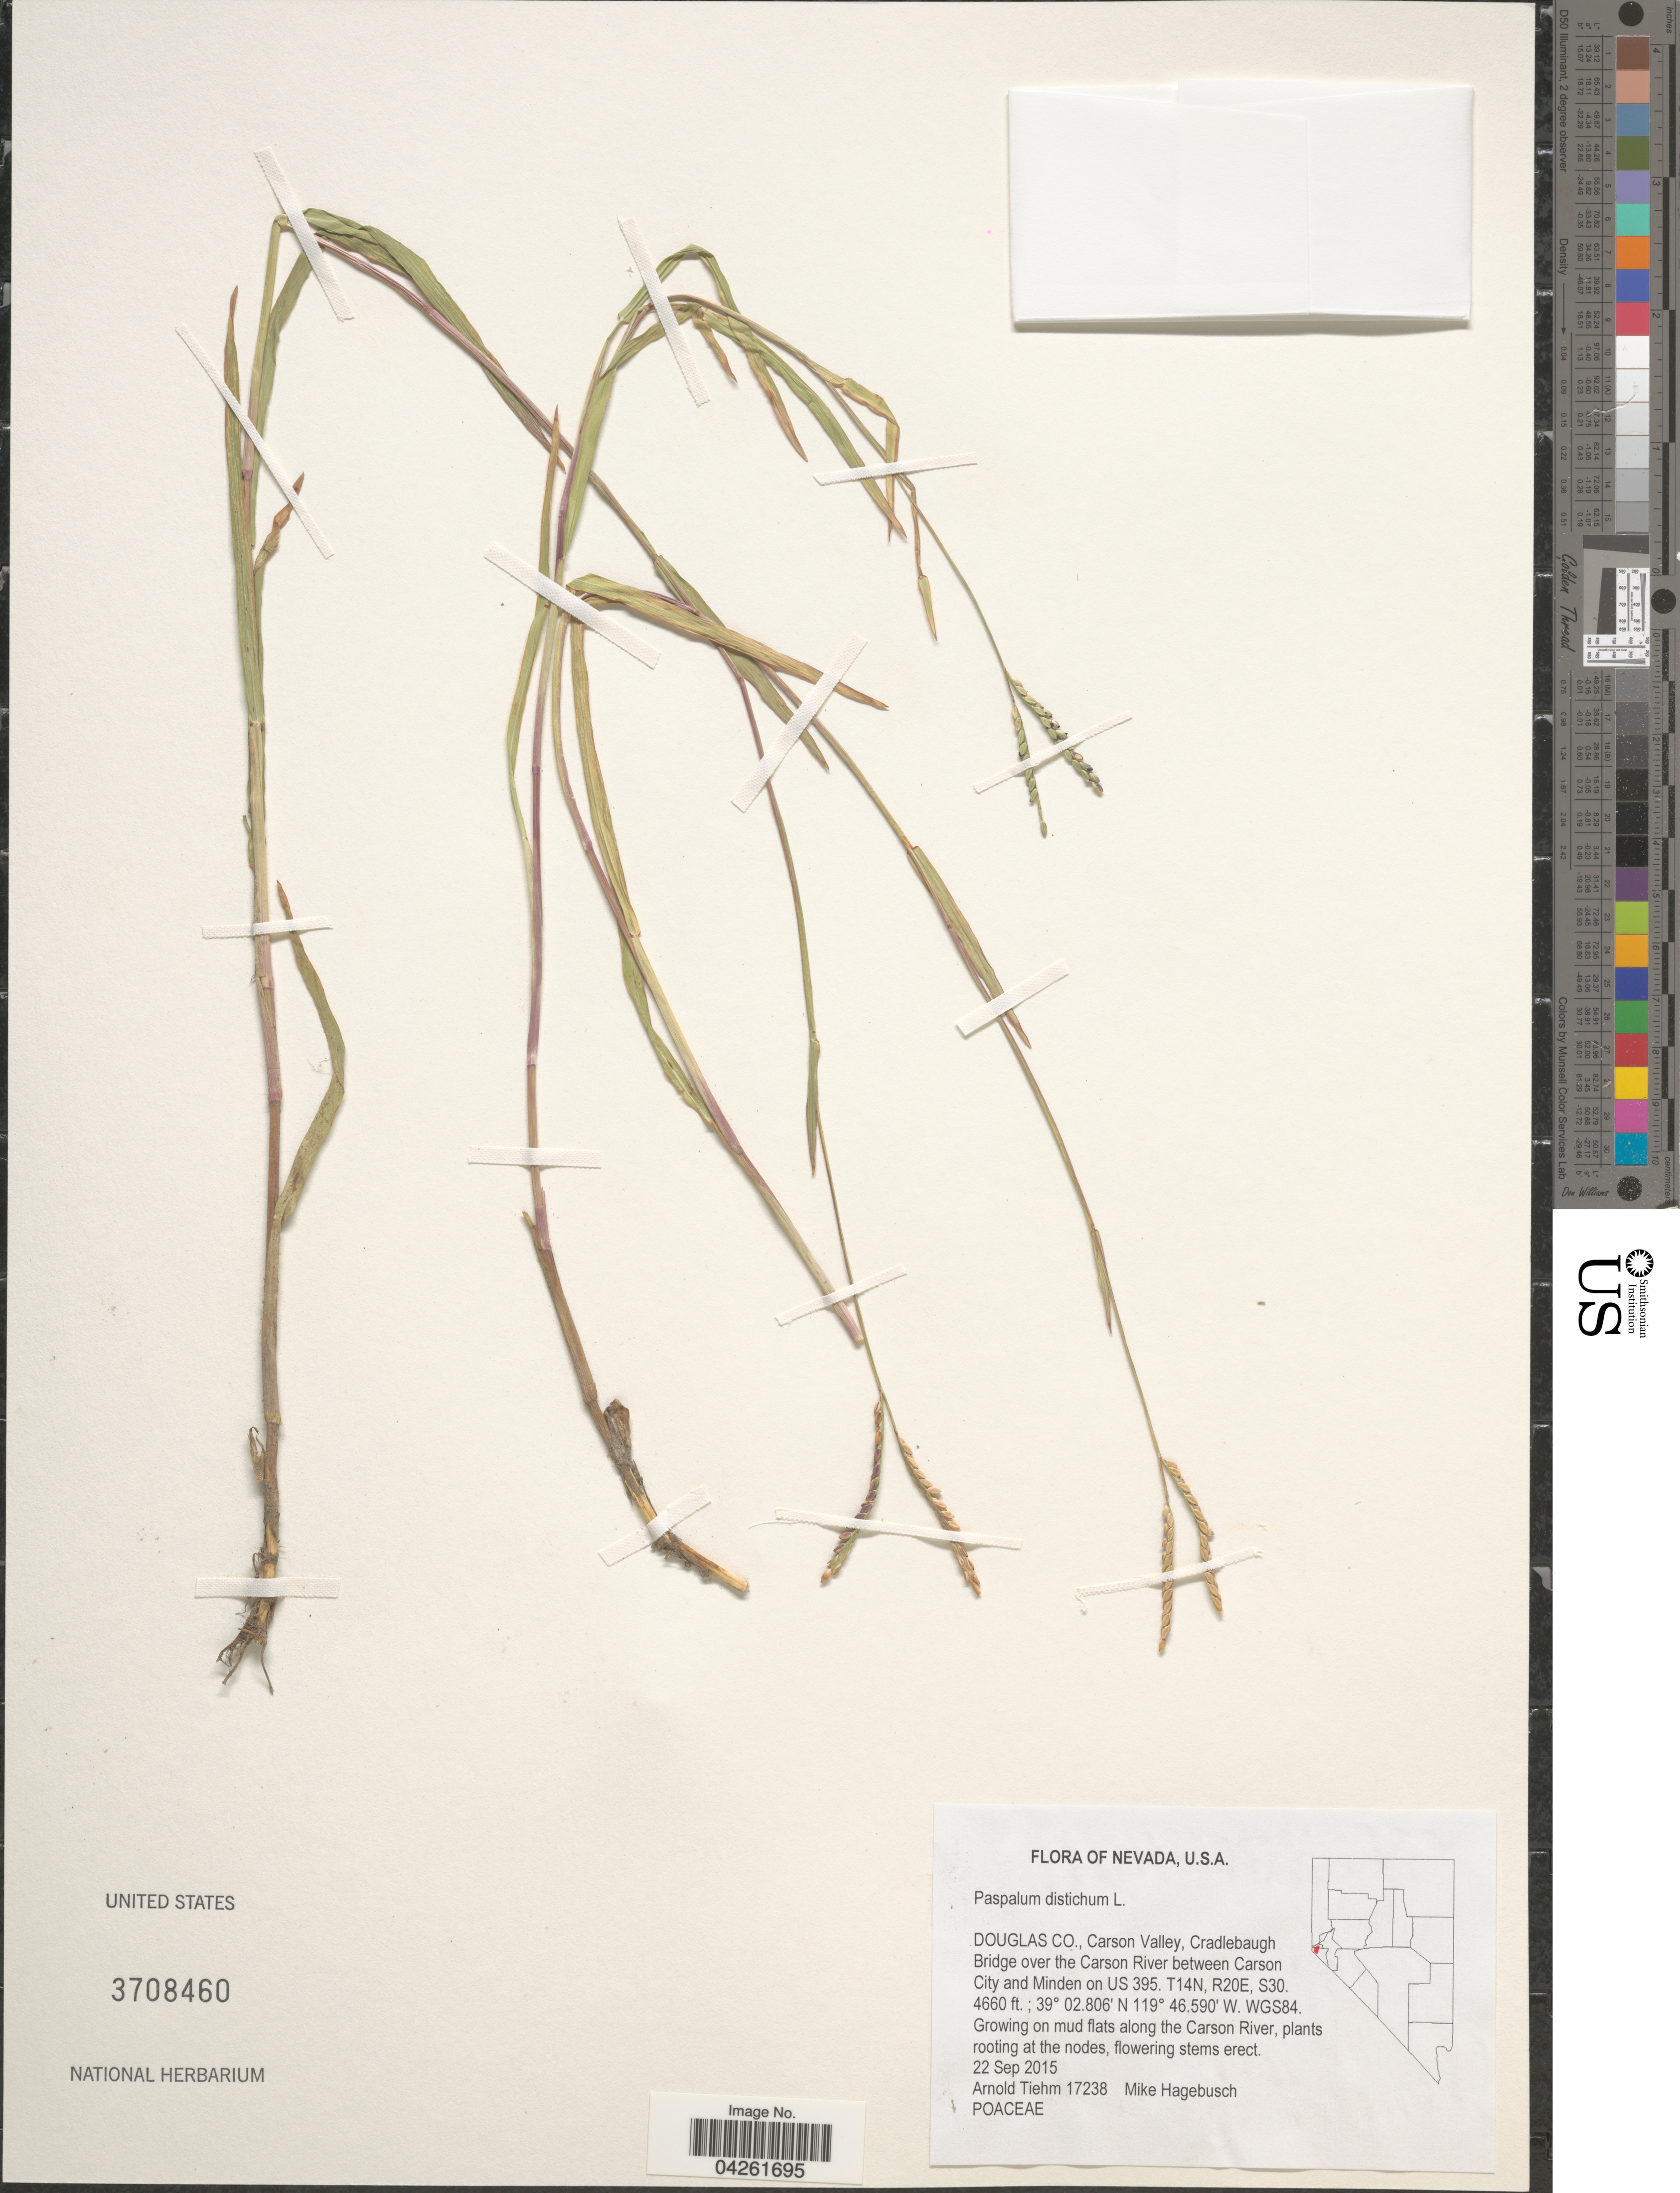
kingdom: Plantae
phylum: Tracheophyta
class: Liliopsida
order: Poales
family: Poaceae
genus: Paspalum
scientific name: Paspalum distichum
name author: L.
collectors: A. Tiehm & M. Hagebusch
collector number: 17238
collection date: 2015-09-22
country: United States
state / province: Nevada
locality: Douglas Co., Carson Valley, Cradlebaugh Bridge over the Carson River between Carson City and Minden on US 395. T14N, R20E, S30. WGS84.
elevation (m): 1420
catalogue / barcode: US 3708460